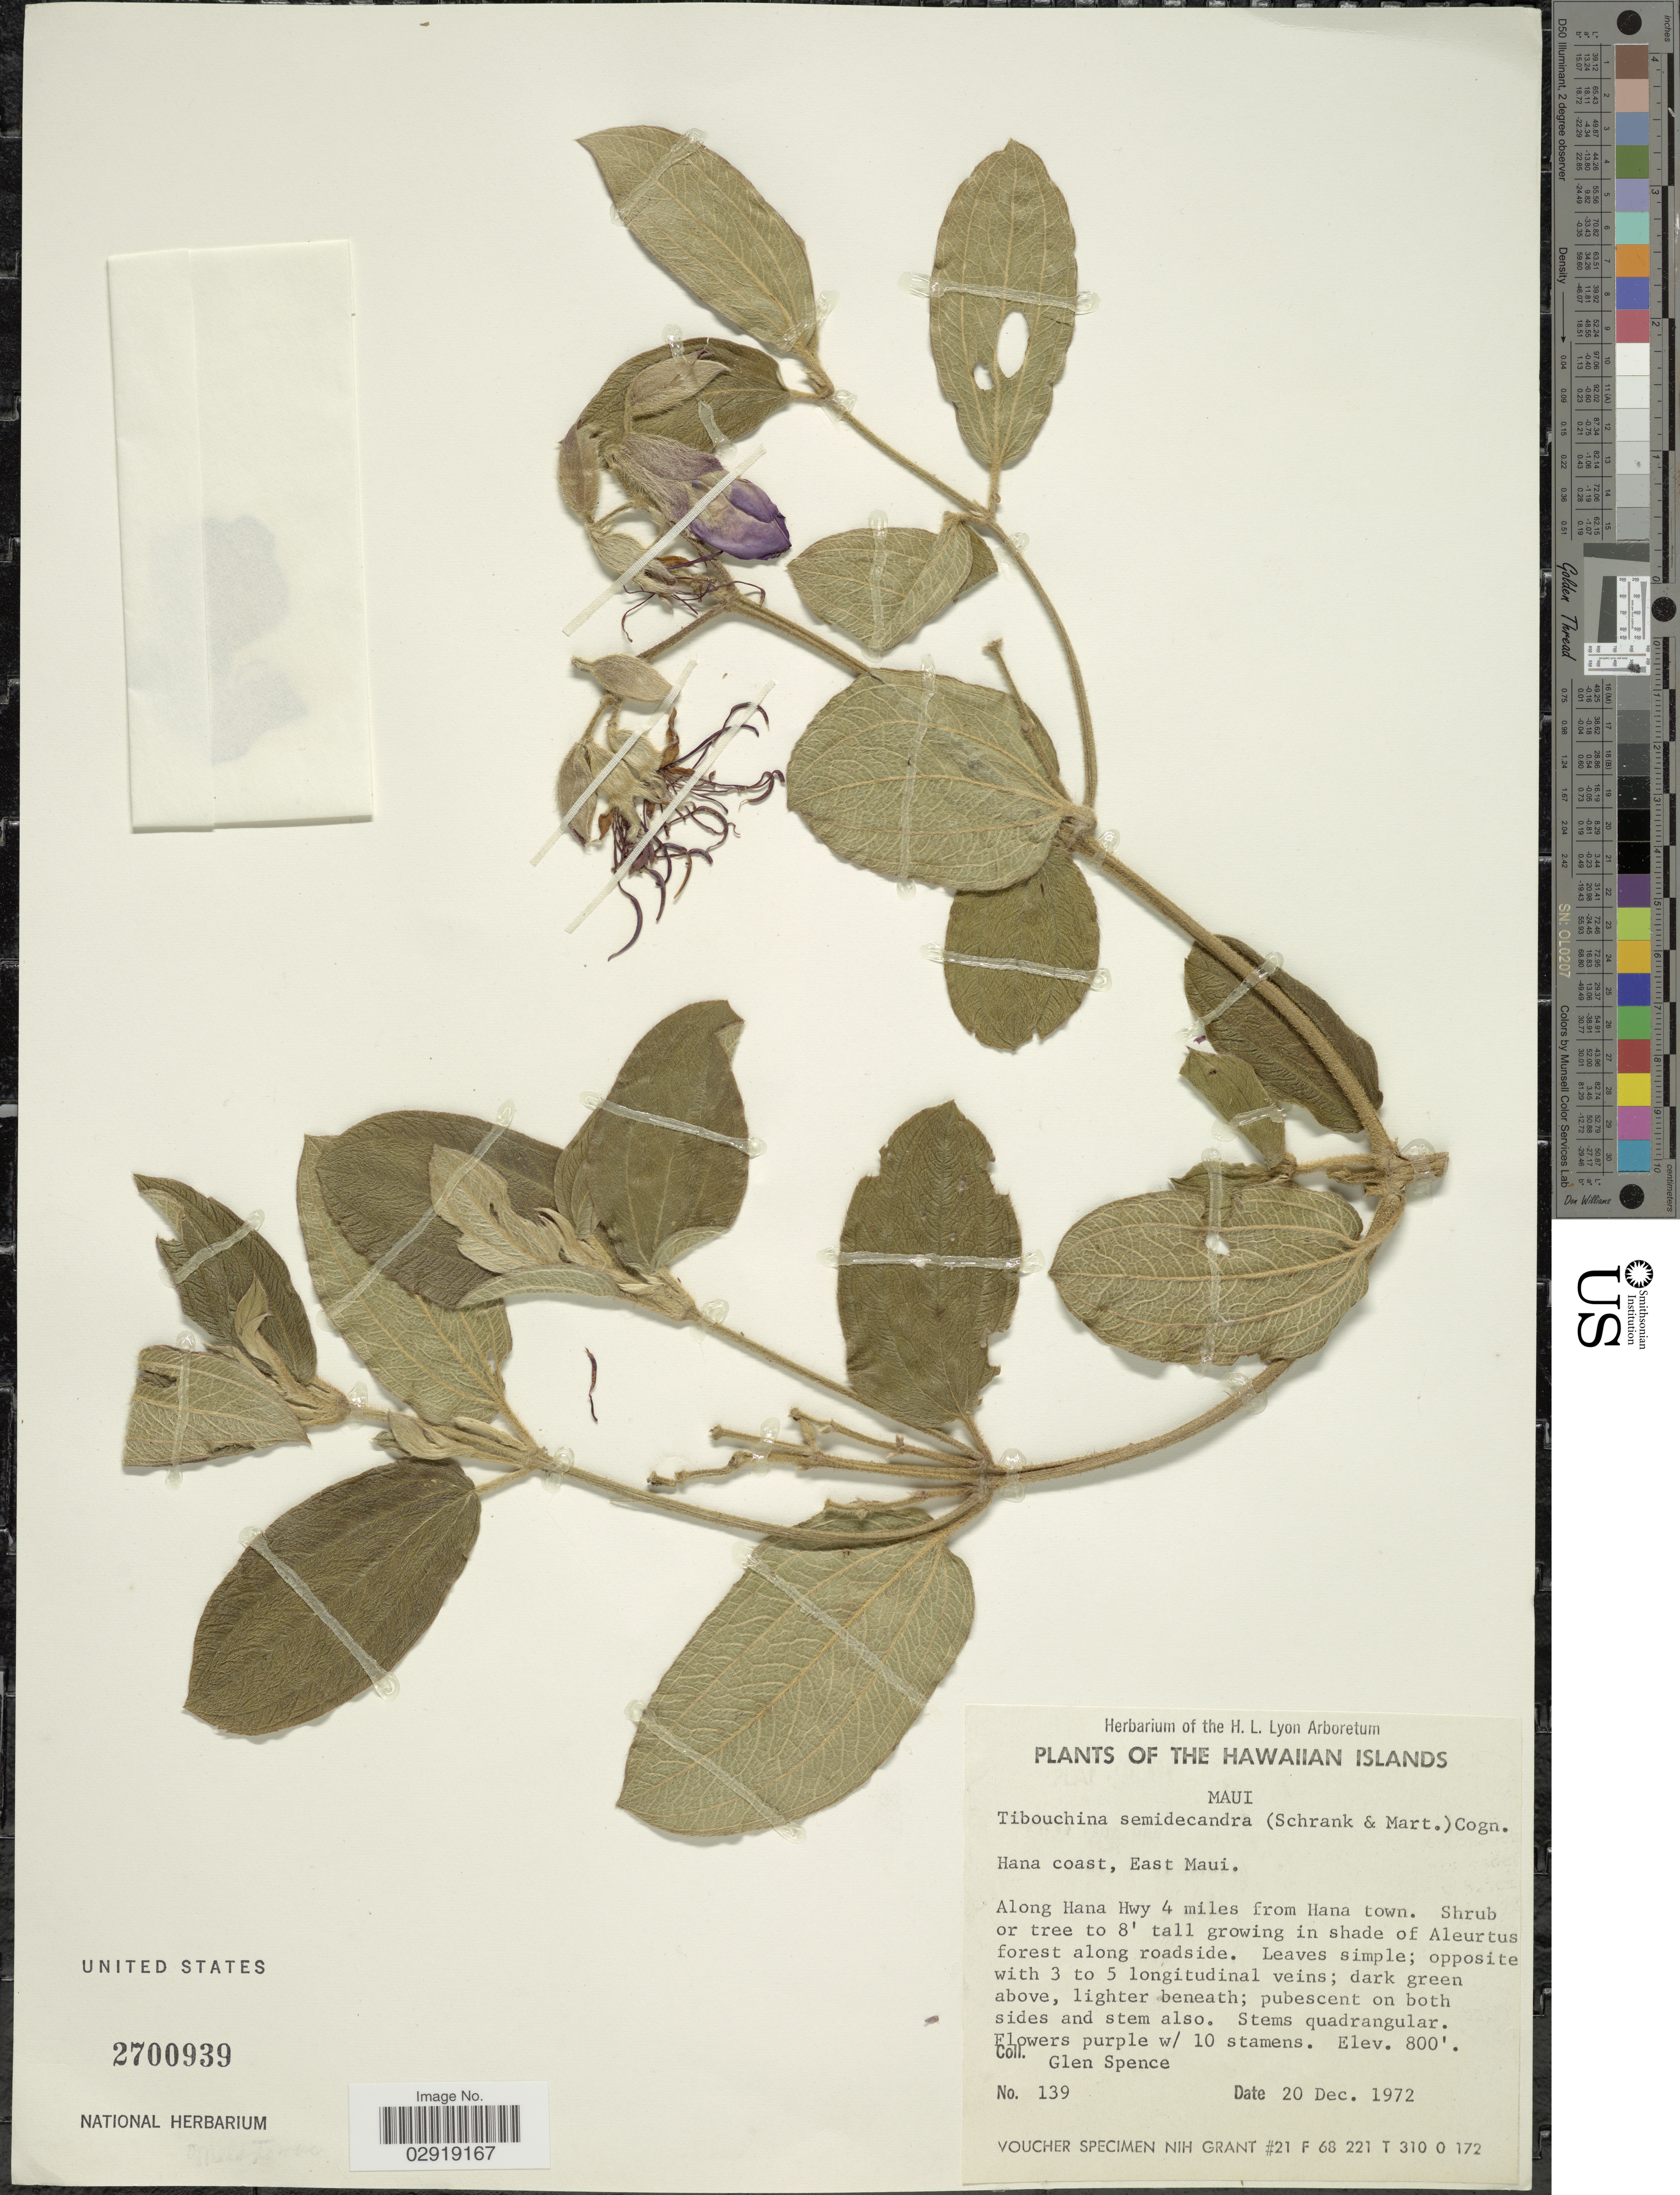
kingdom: Plantae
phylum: Tracheophyta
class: Magnoliopsida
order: Myrtales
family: Melastomataceae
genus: Pleroma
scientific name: Pleroma urvilleanum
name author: (DC.) P.J.F. Guim. & Michelang.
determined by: Wagner, W. L., (BOT), Smithsonian Institution - National Museum of Natural History (UNITED STATES)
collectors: G. Spence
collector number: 137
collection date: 1972-12-20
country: United States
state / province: Hawaii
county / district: Maui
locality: The Hawaiian Islands. Hana coast, East Maui. Along Hana Hwy 4 miles from Hana town.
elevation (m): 244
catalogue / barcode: US 2700939